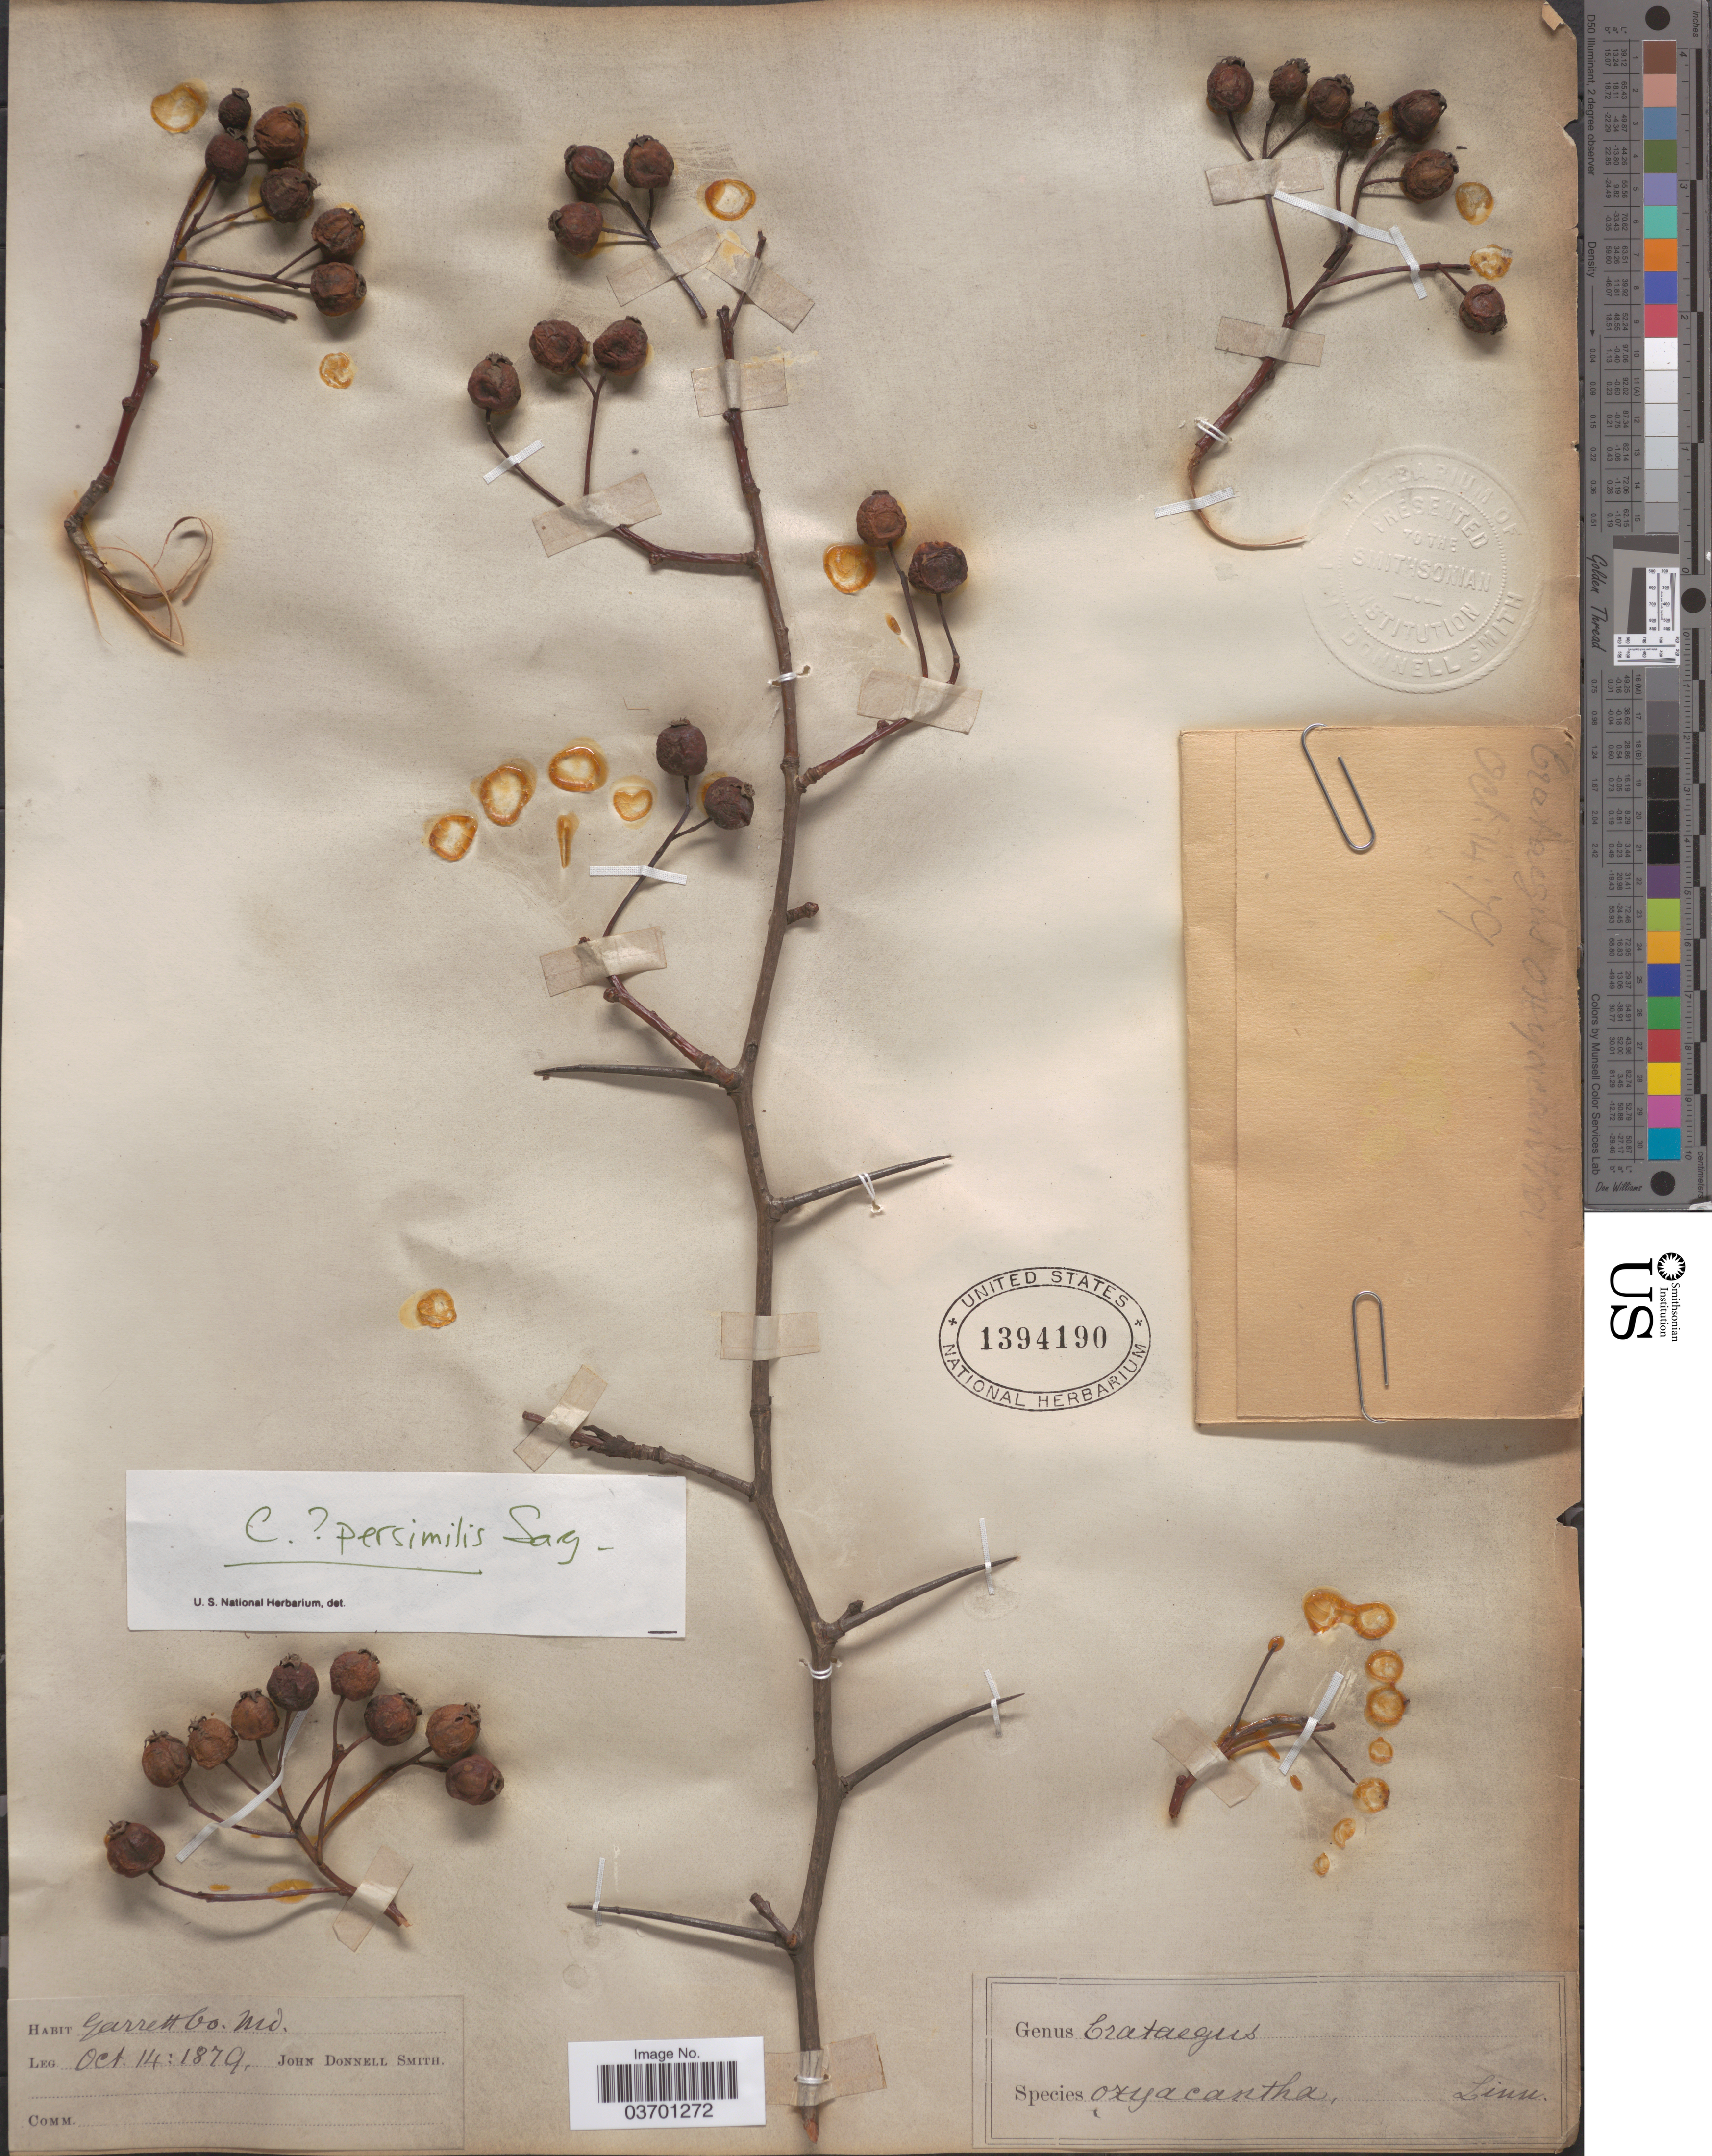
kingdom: Plantae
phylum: Tracheophyta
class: Magnoliopsida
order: Rosales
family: Rosaceae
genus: Crataegus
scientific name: Crataegus persimilis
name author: Sarg.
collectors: J. Donnell Smith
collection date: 1879-10-14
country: United States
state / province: Maryland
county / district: Garrett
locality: Garrett Co.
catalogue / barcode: US 1394190